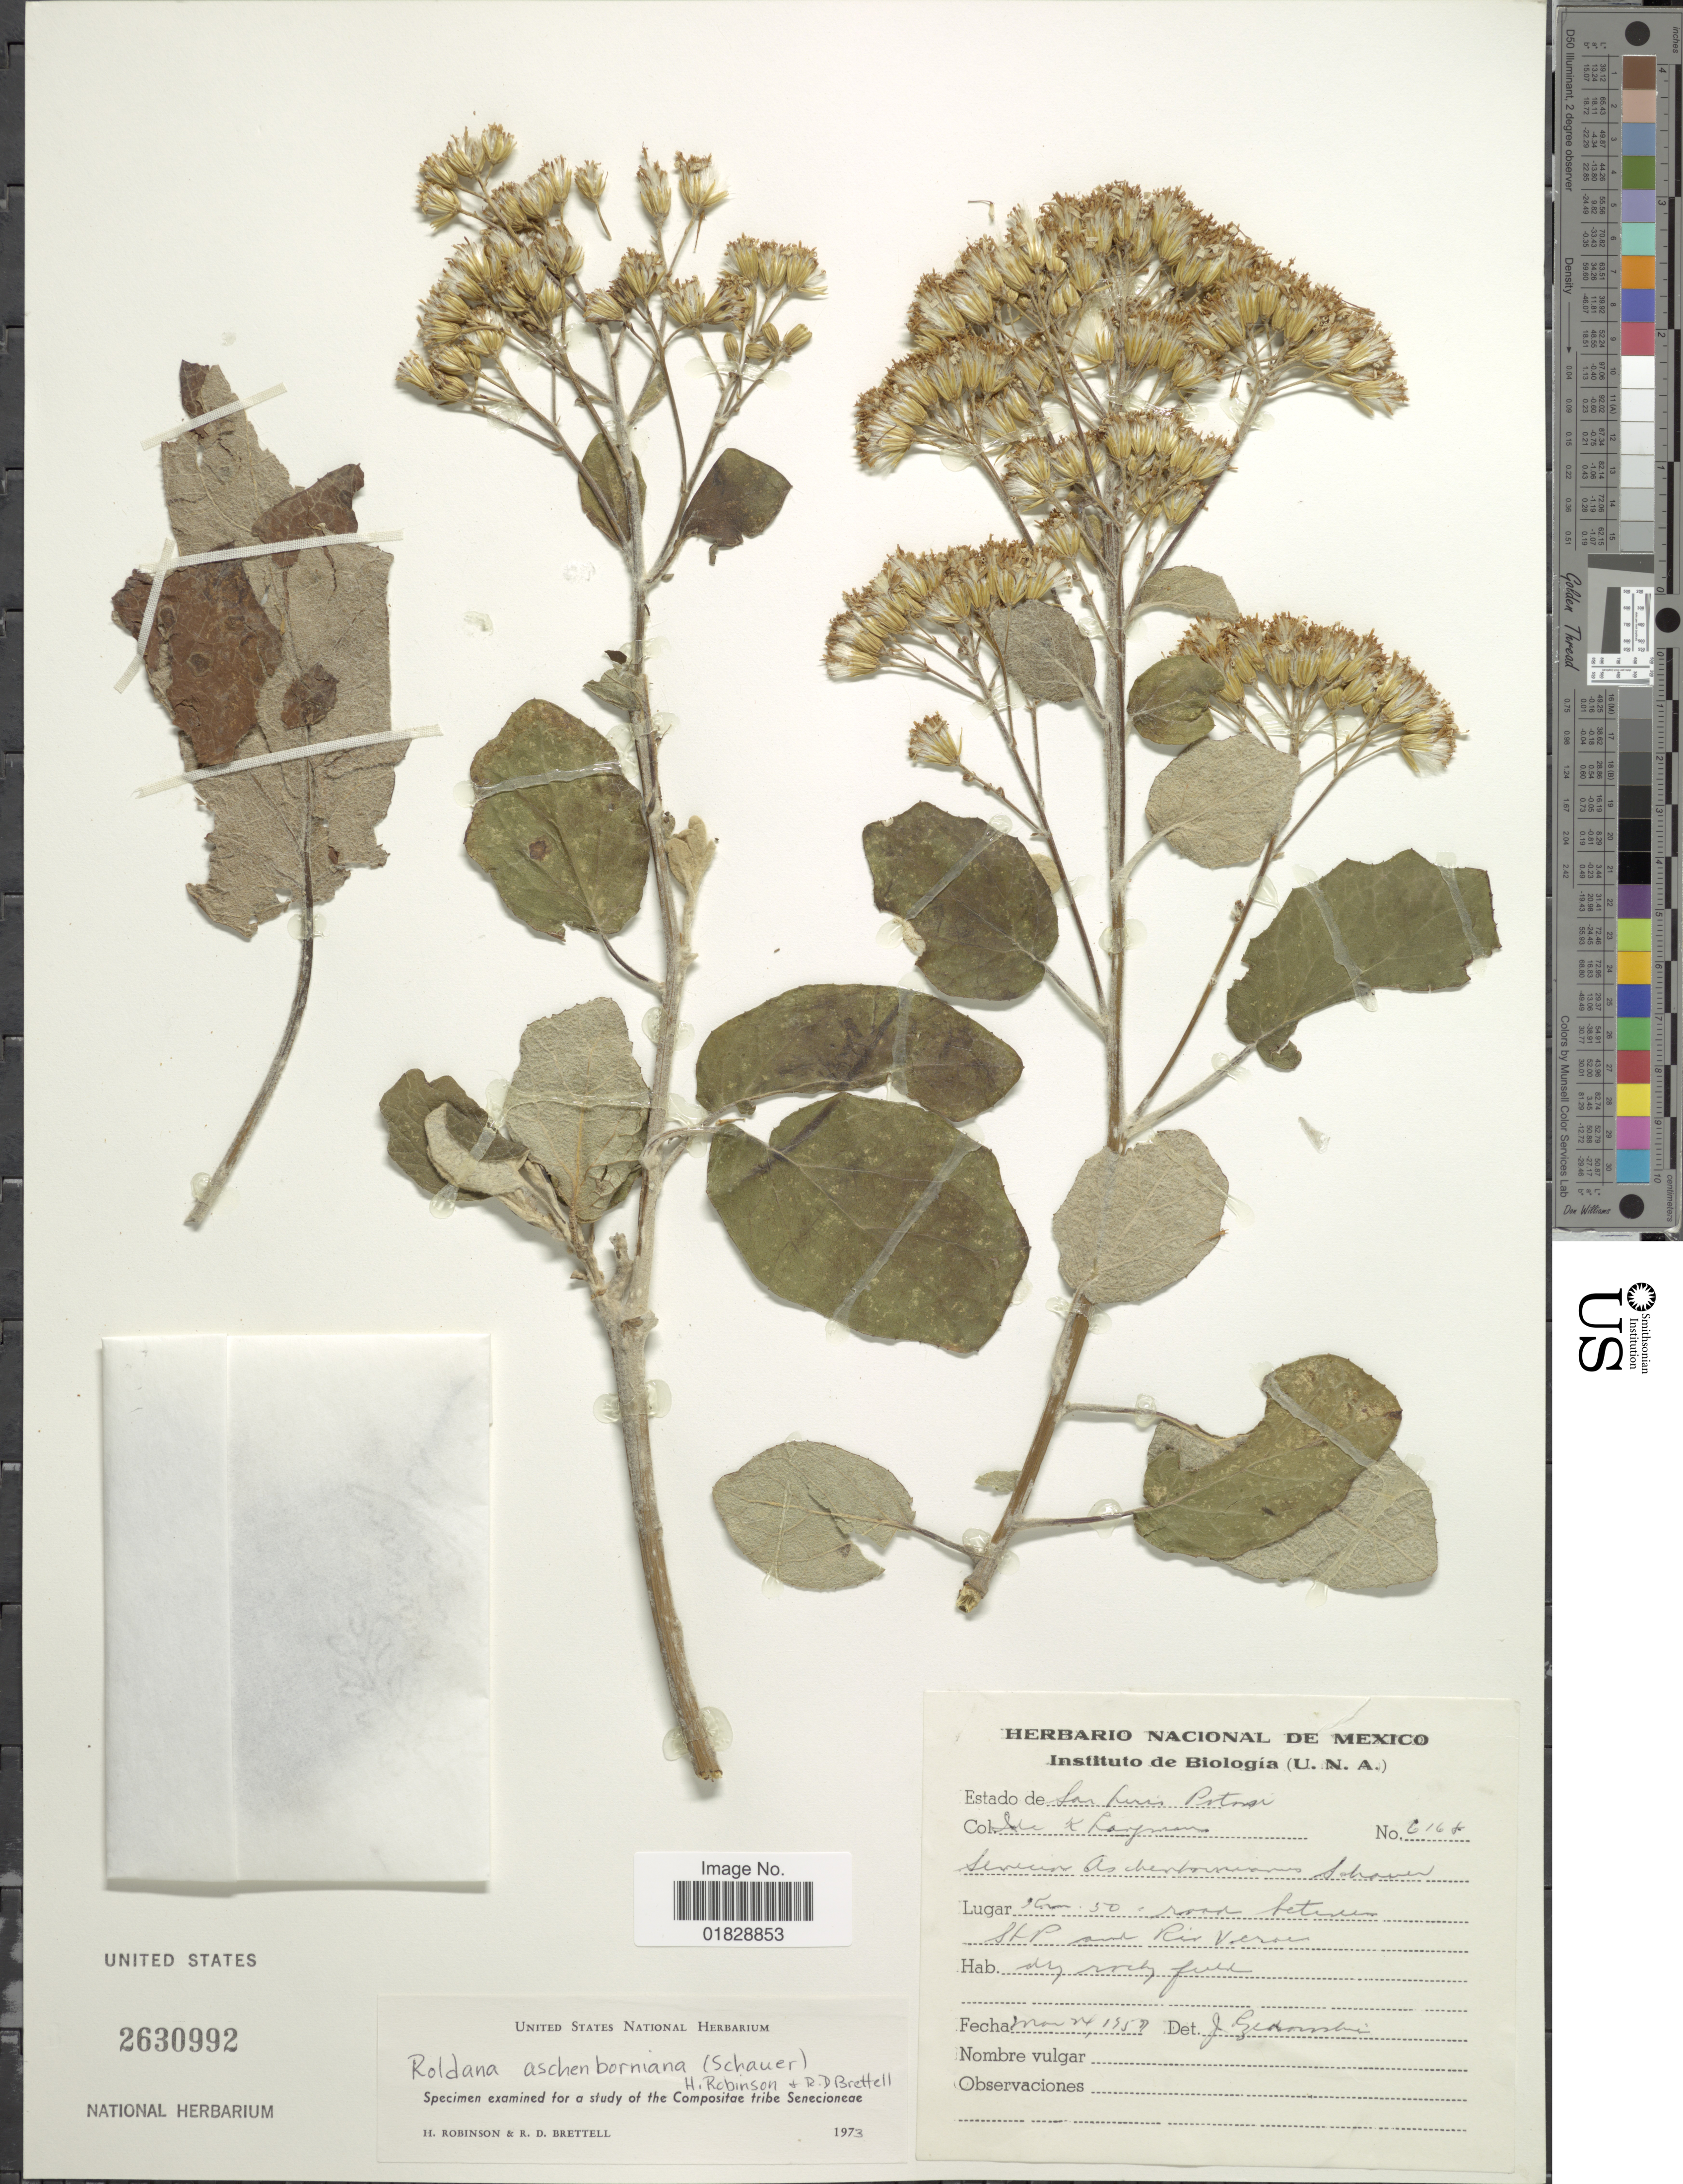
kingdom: Plantae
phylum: Tracheophyta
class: Magnoliopsida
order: Asterales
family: Asteraceae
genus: Roldana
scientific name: Roldana aschenborniana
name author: (S. Schauer) H. Rob. & Brettell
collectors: I. K. Langman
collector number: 6168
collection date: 1957-03-24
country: Mexico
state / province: San Luis Potosí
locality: Km. 50 road between SLP and Rio Verde.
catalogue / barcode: US 2630992